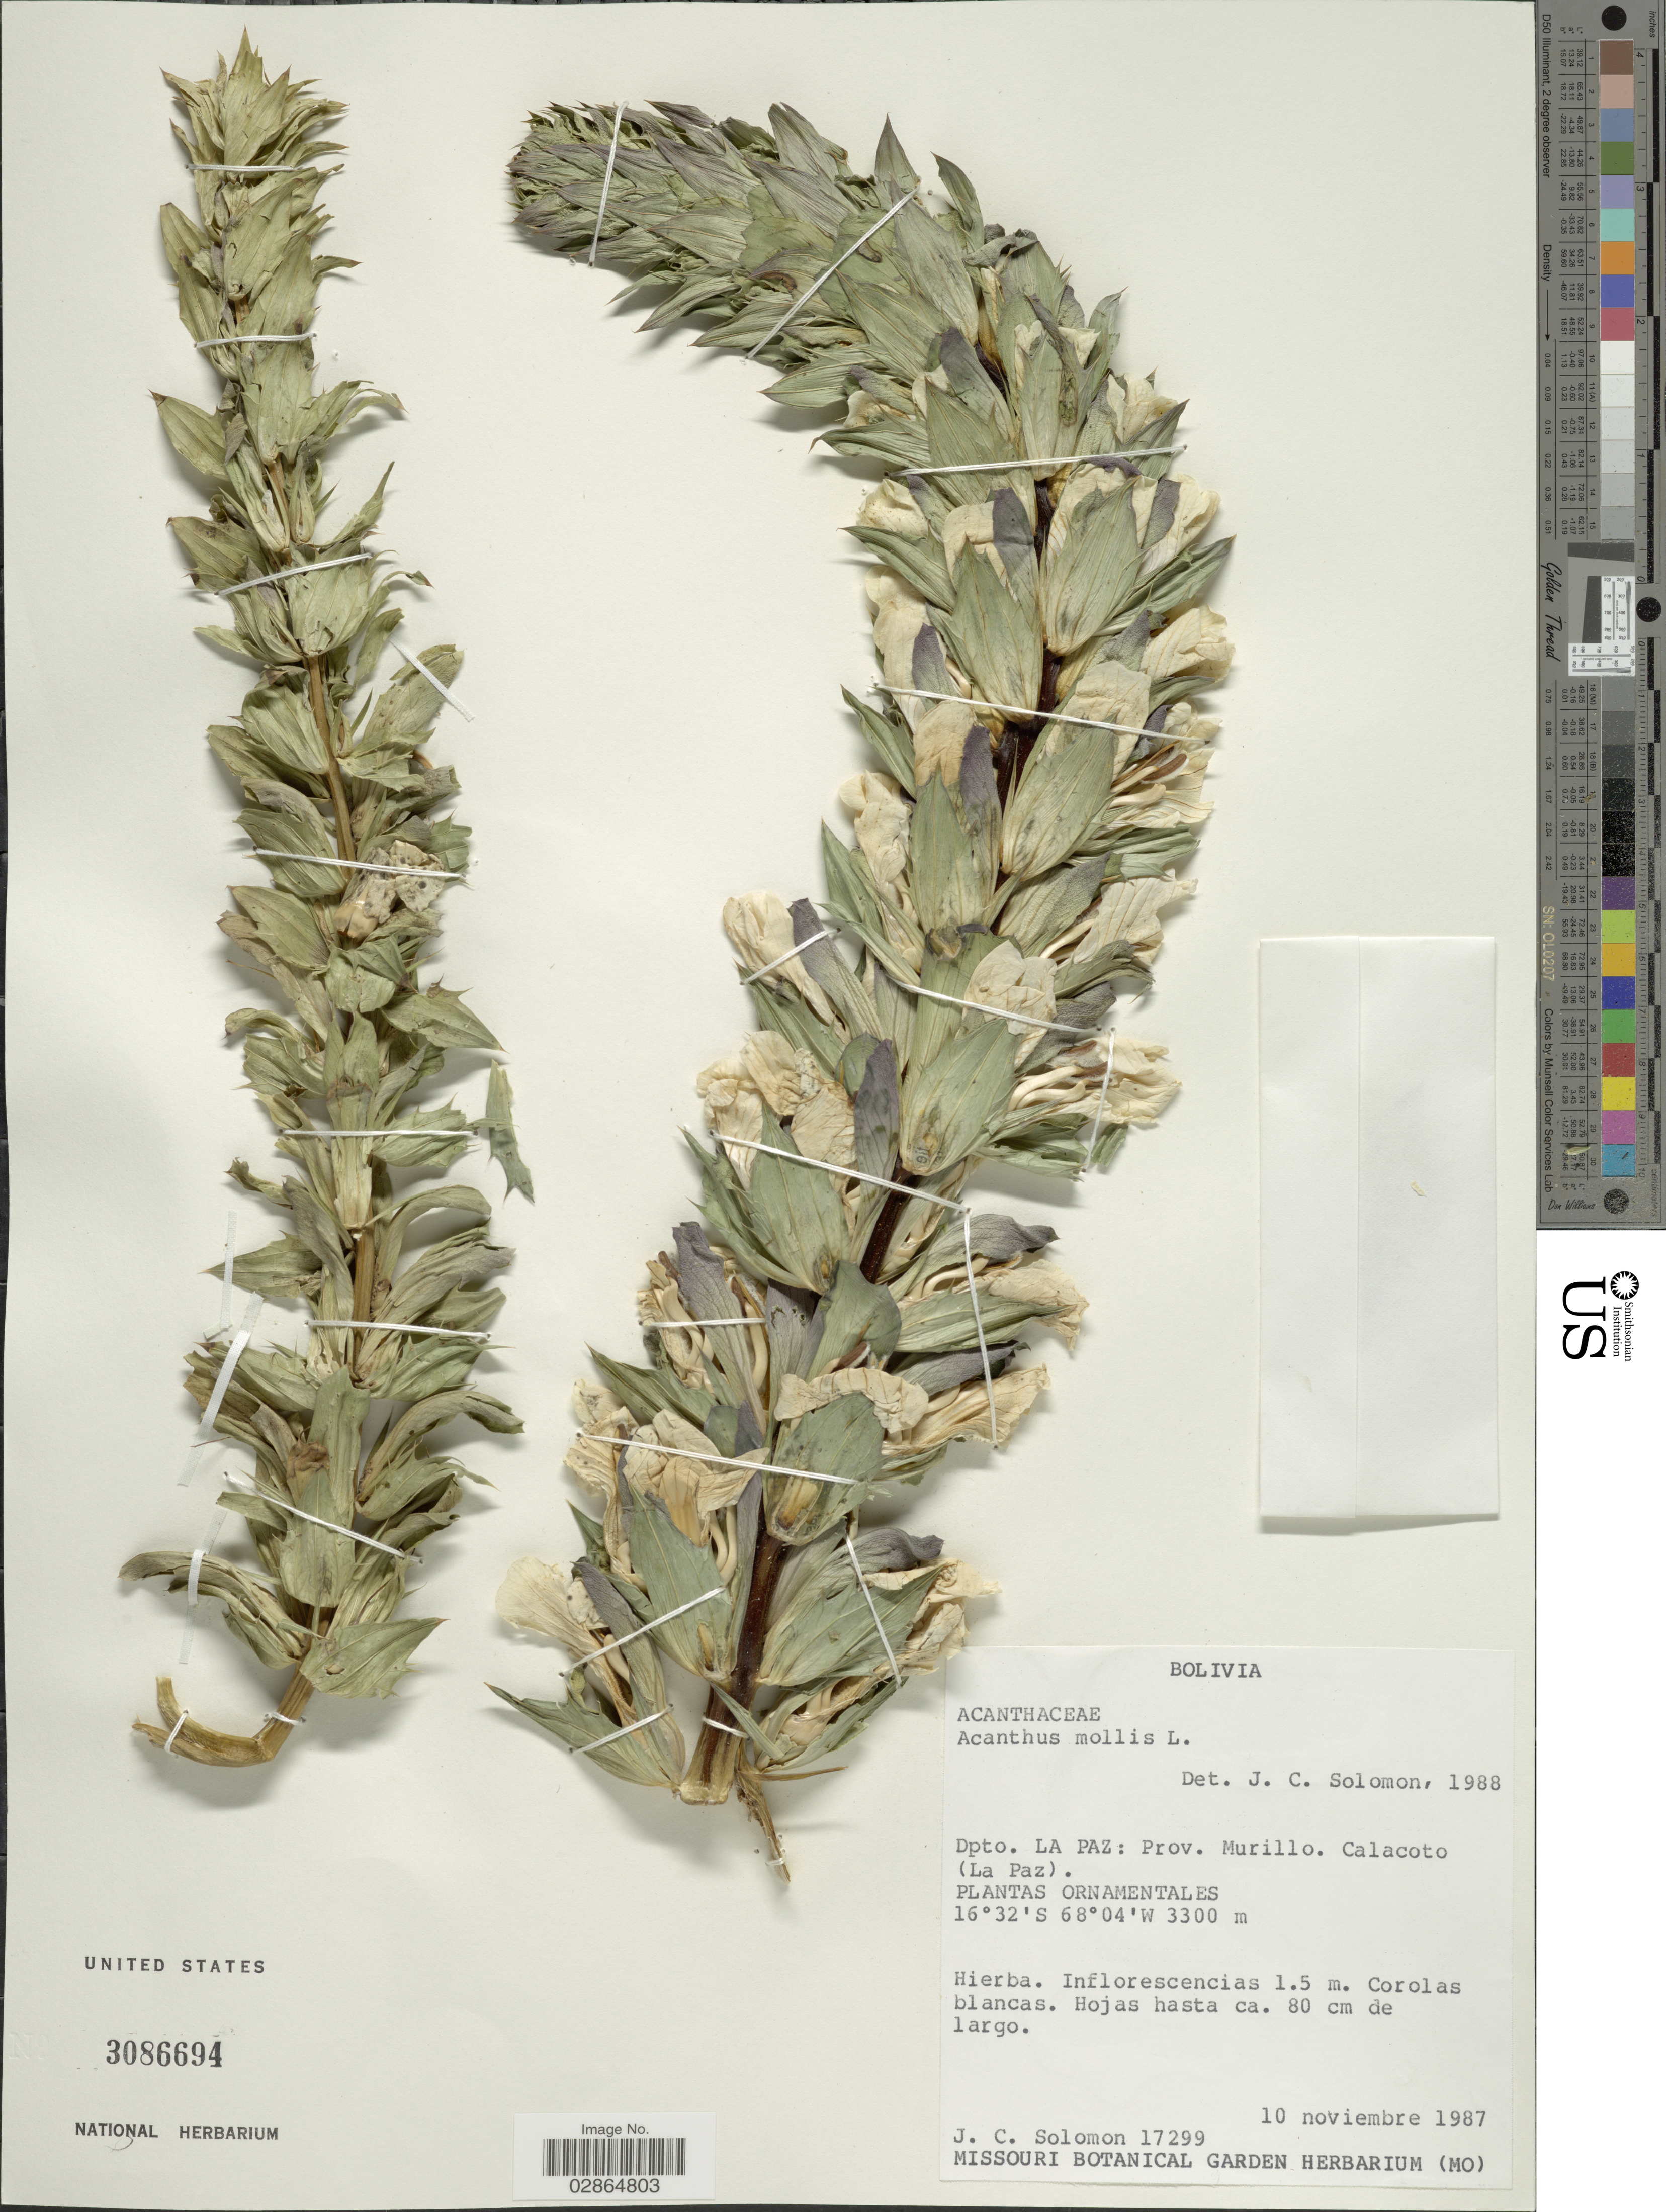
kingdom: Plantae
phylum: Tracheophyta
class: Magnoliopsida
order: Lamiales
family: Acanthaceae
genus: Acanthus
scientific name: Acanthus mollis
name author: L.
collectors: J. C. Solomon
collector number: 17299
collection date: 1987-11-10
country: Bolivia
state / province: La Paz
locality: Dpto. La Paz: Prov. Murillo, Calacoto.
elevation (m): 3300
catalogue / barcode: US 3086694